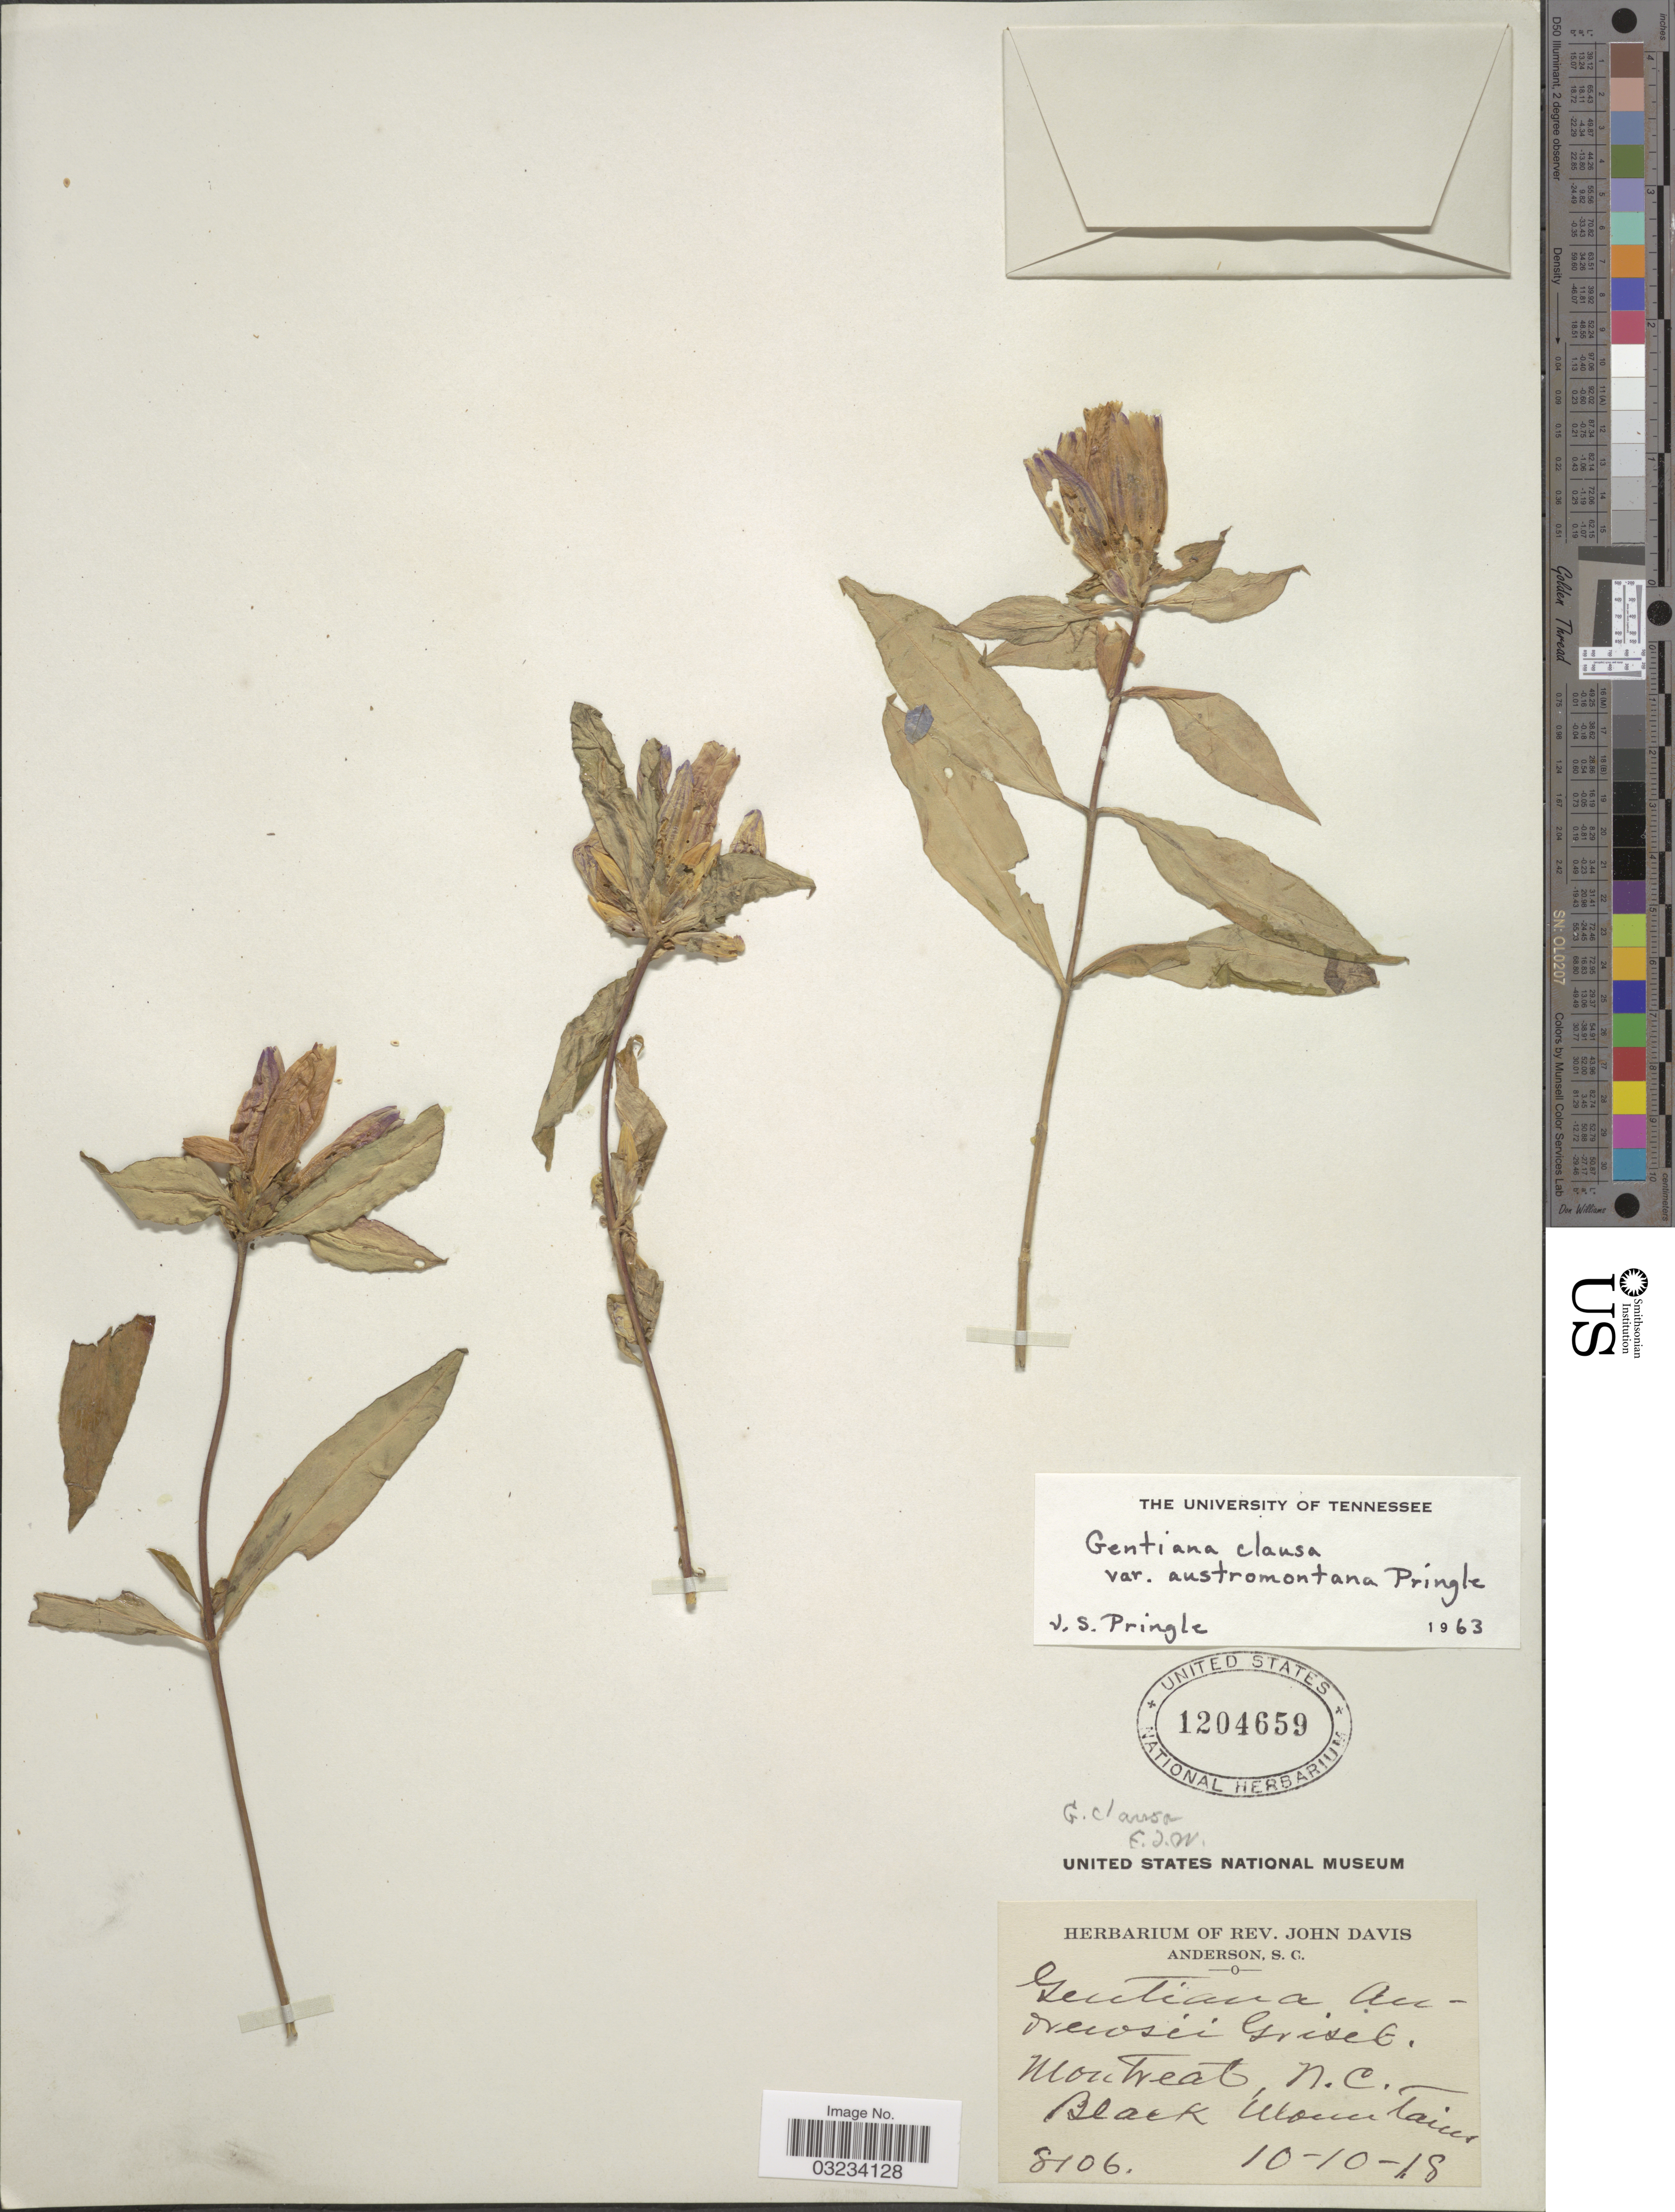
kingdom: Plantae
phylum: Tracheophyta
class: Magnoliopsida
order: Gentianales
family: Gentianaceae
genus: Gentiana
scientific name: Gentiana clausa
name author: Raf.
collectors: J. Davis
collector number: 8106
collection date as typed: Transcribed d/m/y: 10/10/18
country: United States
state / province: North Carolina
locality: Montreat. Black Mountains.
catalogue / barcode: US 1204659